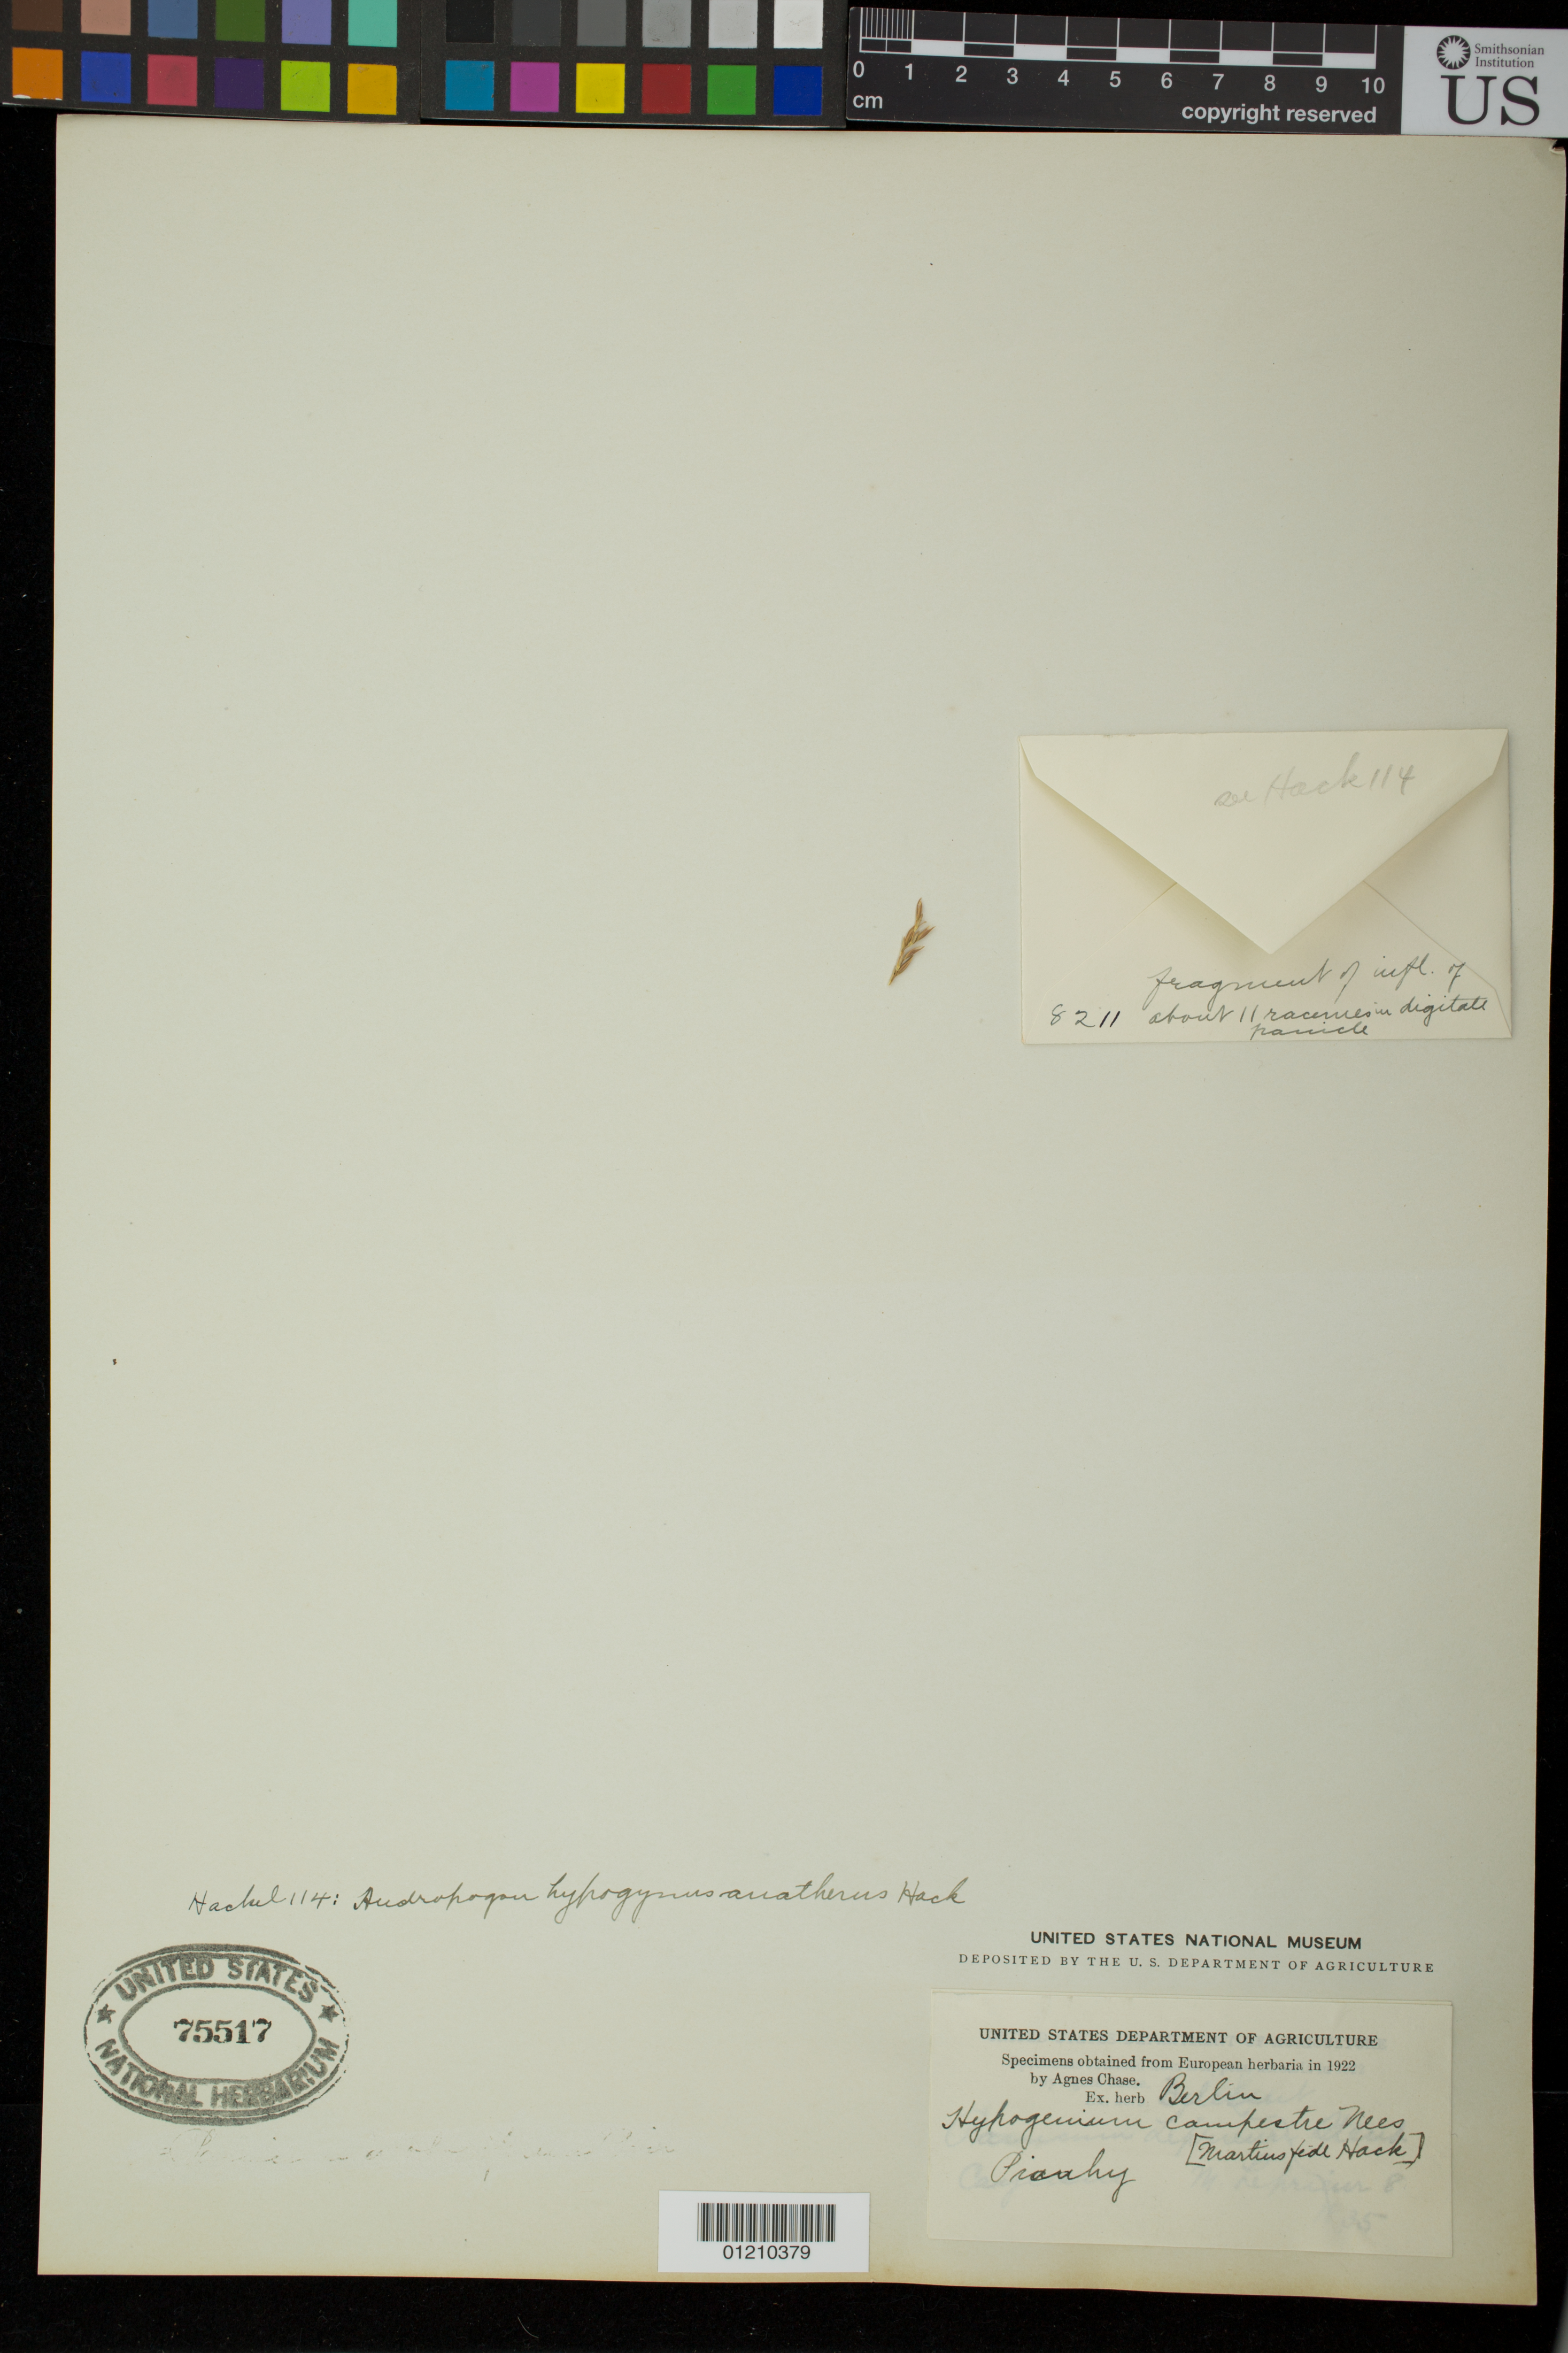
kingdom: Plantae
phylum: Tracheophyta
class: Liliopsida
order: Poales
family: Poaceae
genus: Andropogon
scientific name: Andropogon hypogynus var. anatherus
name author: Hack.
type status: Type Collection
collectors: C. F. Martius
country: Brazil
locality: Piauhy.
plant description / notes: Fragmentary material of type specimen ex herb. Berlin.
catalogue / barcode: US 75517